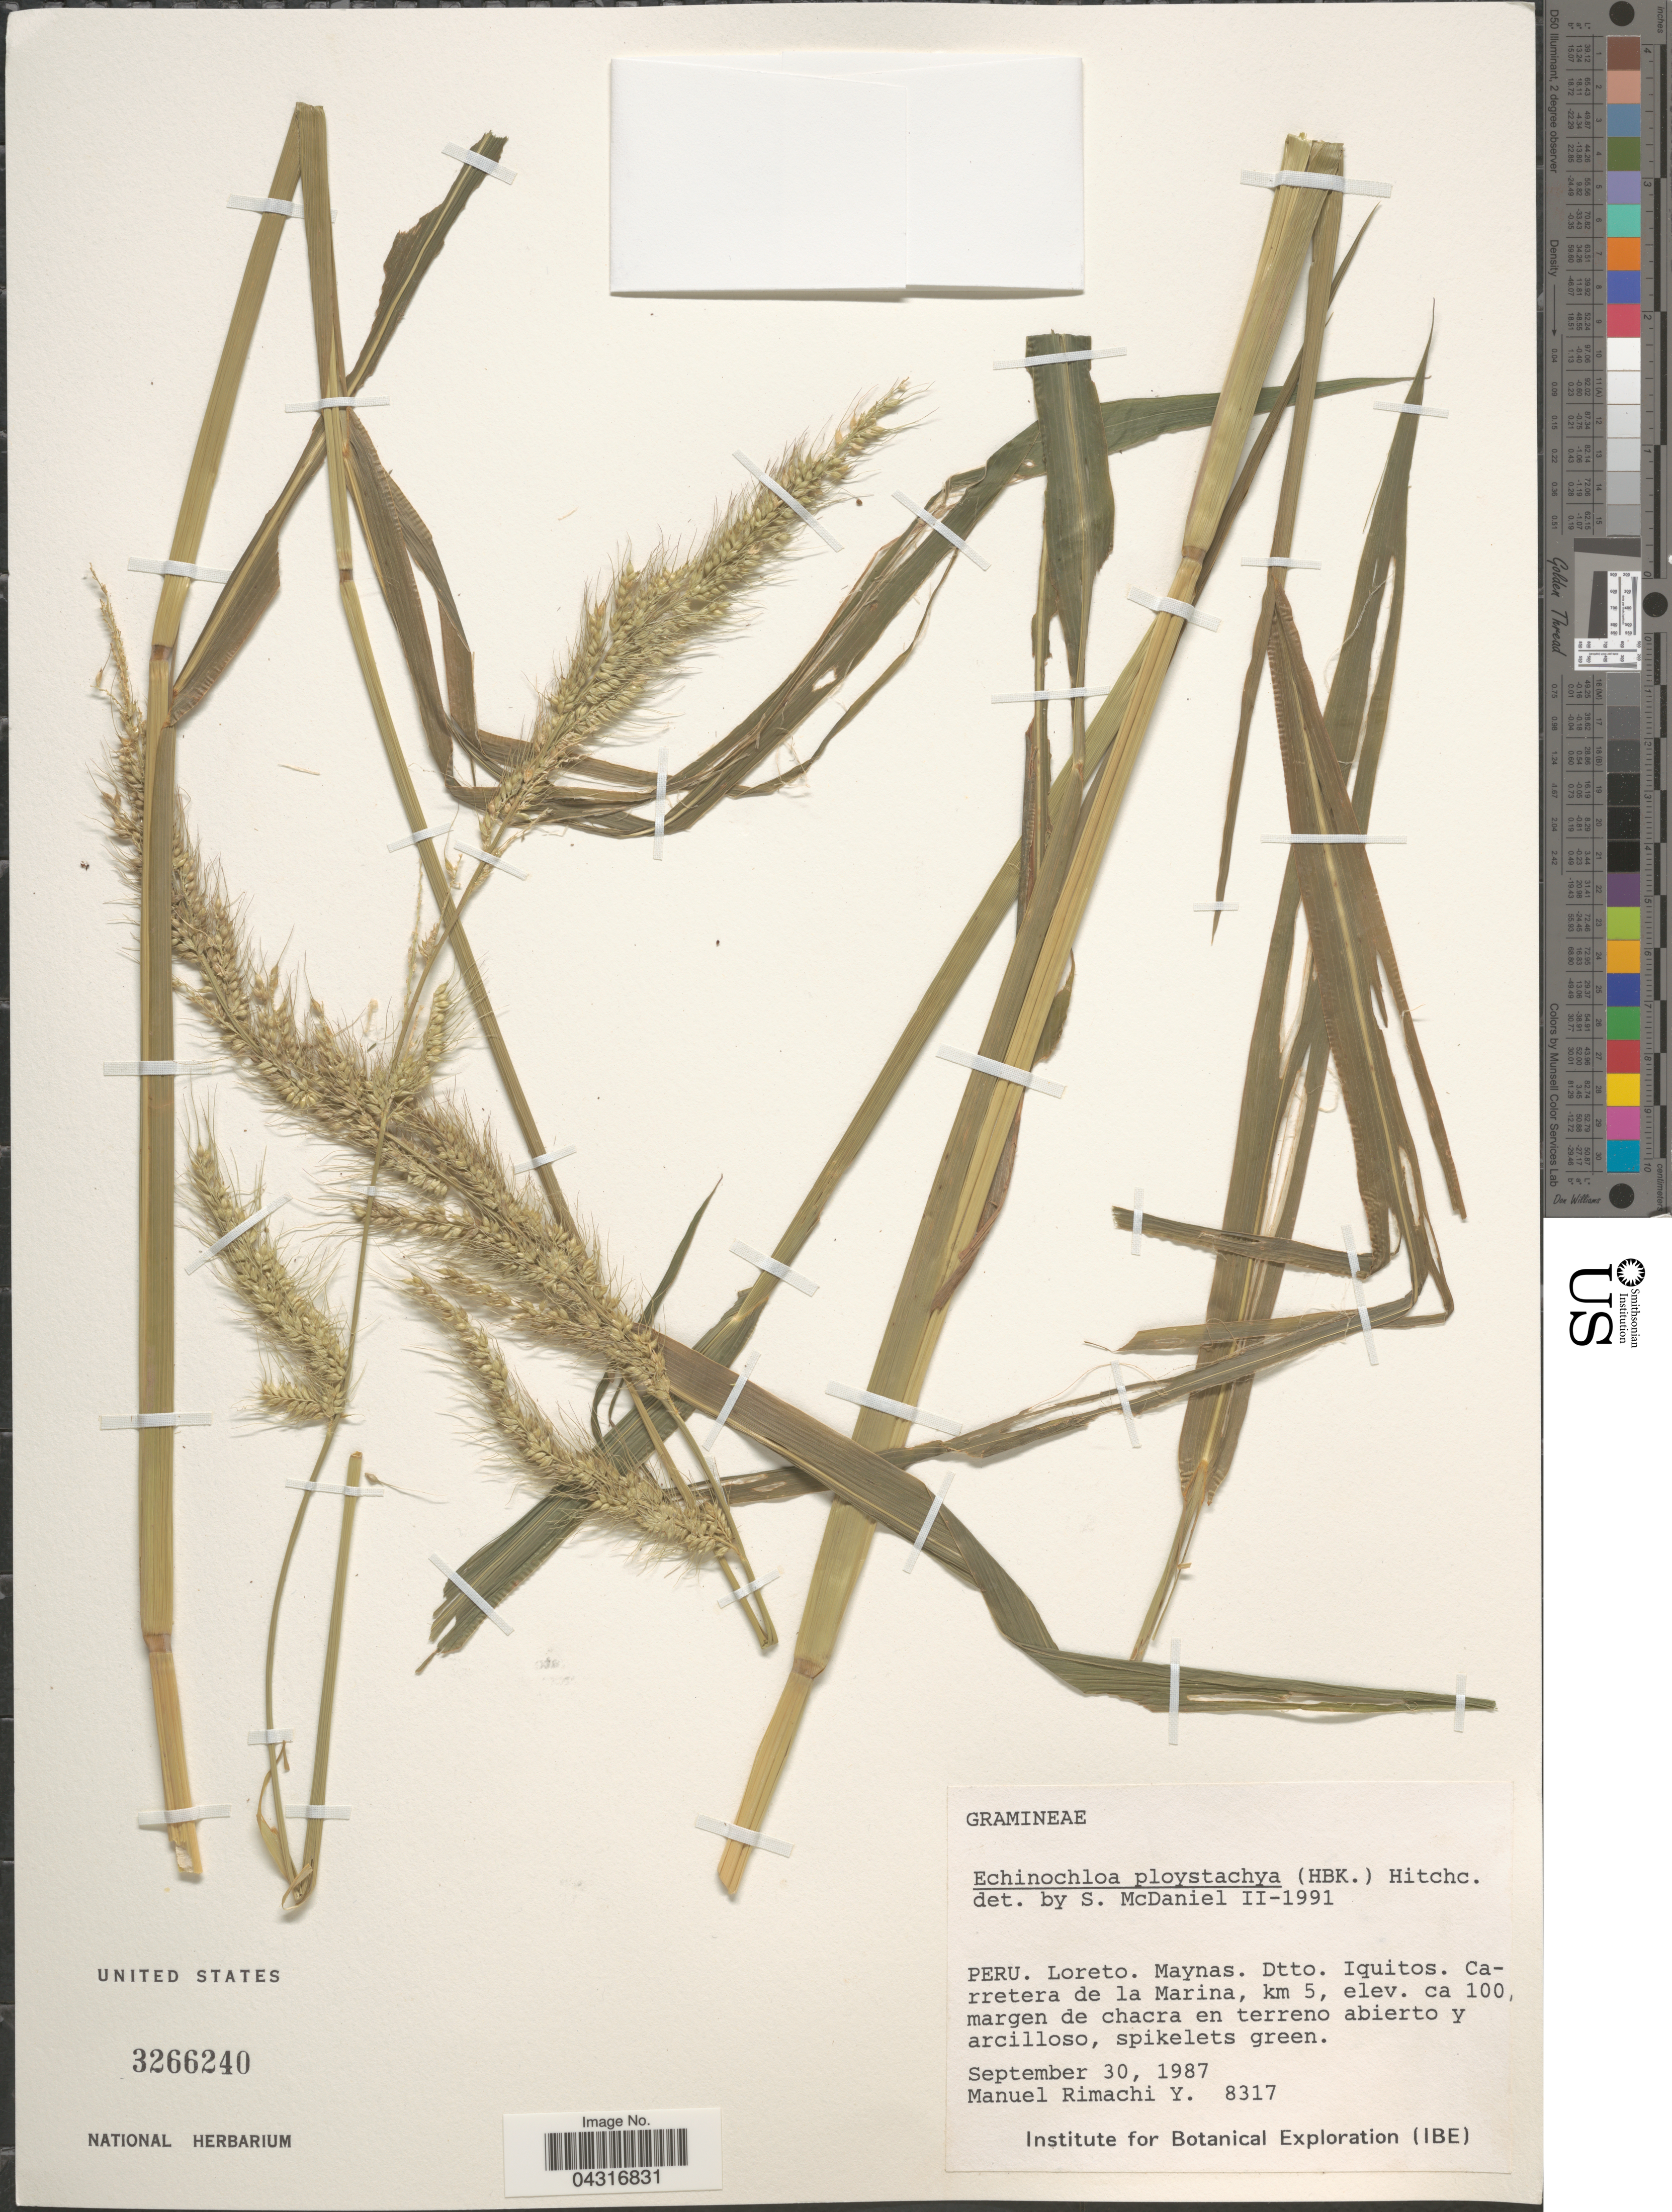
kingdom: Plantae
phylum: Tracheophyta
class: Liliopsida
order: Poales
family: Poaceae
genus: Echinochloa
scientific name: Echinochloa polystachya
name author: (Kunth) Hitchc.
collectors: M. Rimachi Y.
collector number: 8317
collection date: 1987-09-30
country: Peru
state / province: Loreto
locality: Maynas. Dtto. Iquitos. Carretera de la Marina, km 5, margen de chacra en terreno abierto y arcilloso. Institute for Botanical Exploration (IBE).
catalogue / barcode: US 3266240